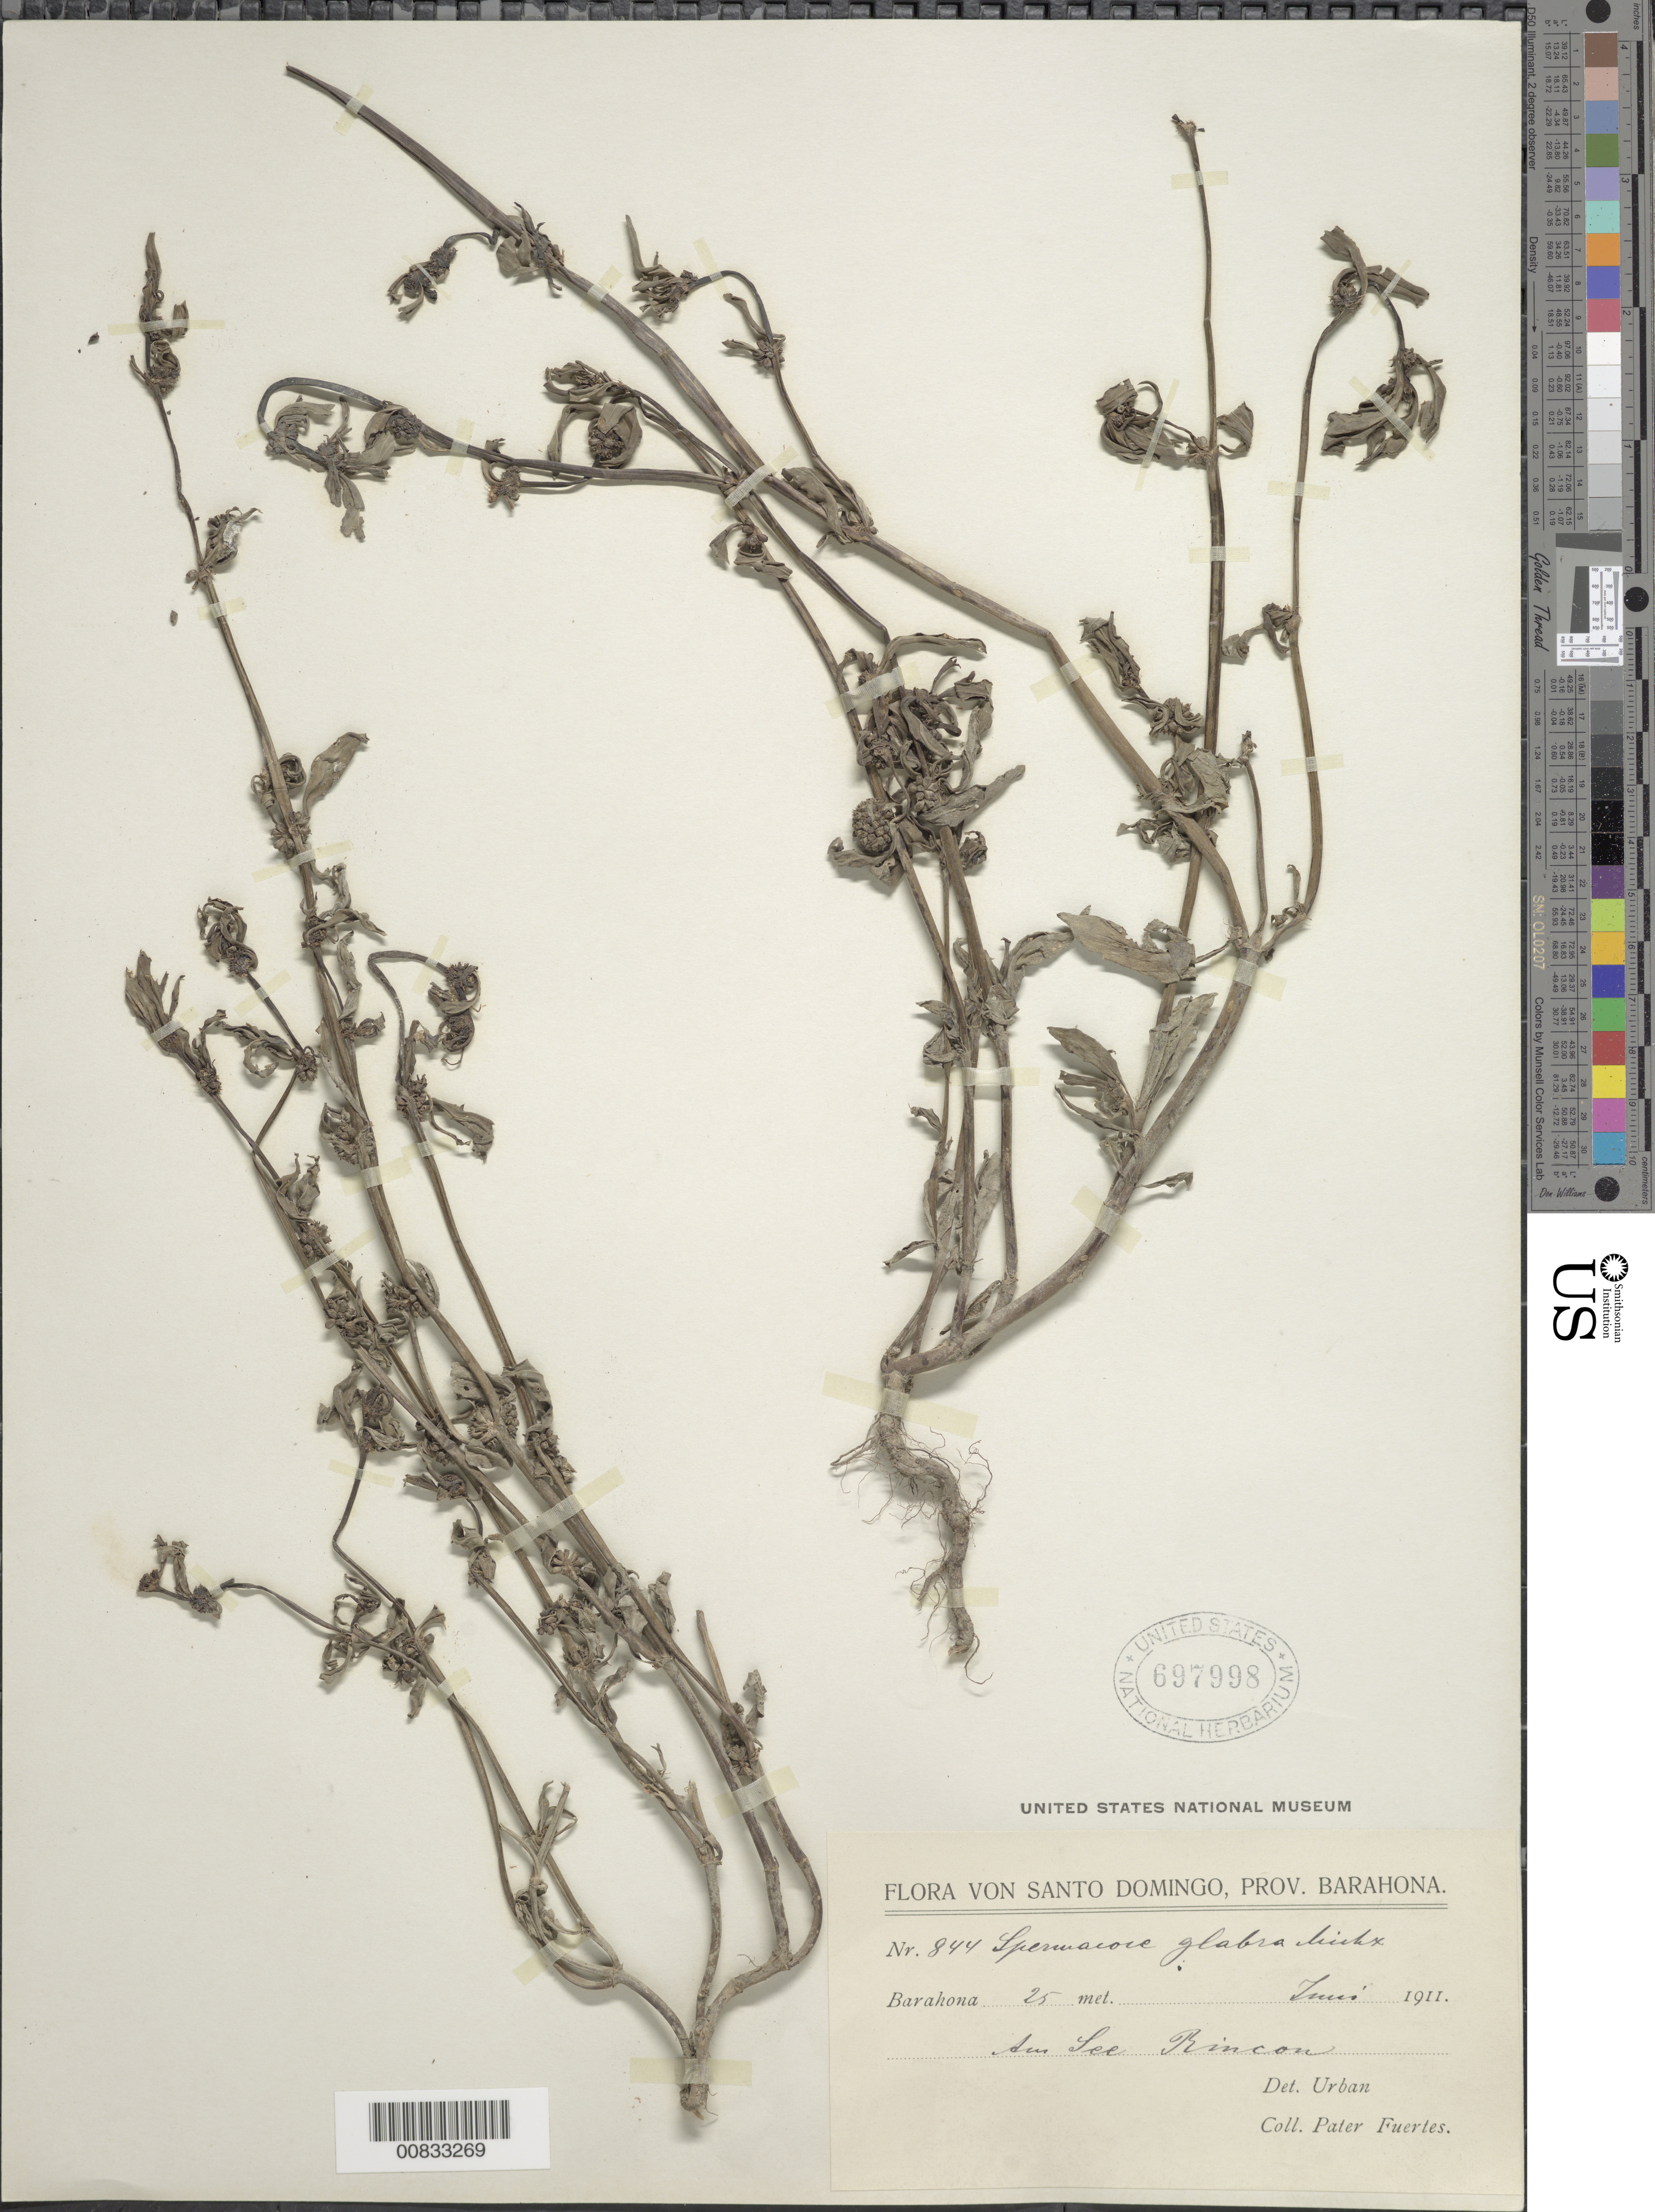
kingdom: Plantae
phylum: Tracheophyta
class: Magnoliopsida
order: Gentianales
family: Rubiaceae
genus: Spermacoce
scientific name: Spermacoce glabra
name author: Michx.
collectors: M. D. Fuertes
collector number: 844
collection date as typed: Jun 1911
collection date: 1911-06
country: Dominican Republic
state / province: Barahona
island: Hispaniola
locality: Lee Rincon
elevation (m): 25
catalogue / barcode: US 697998